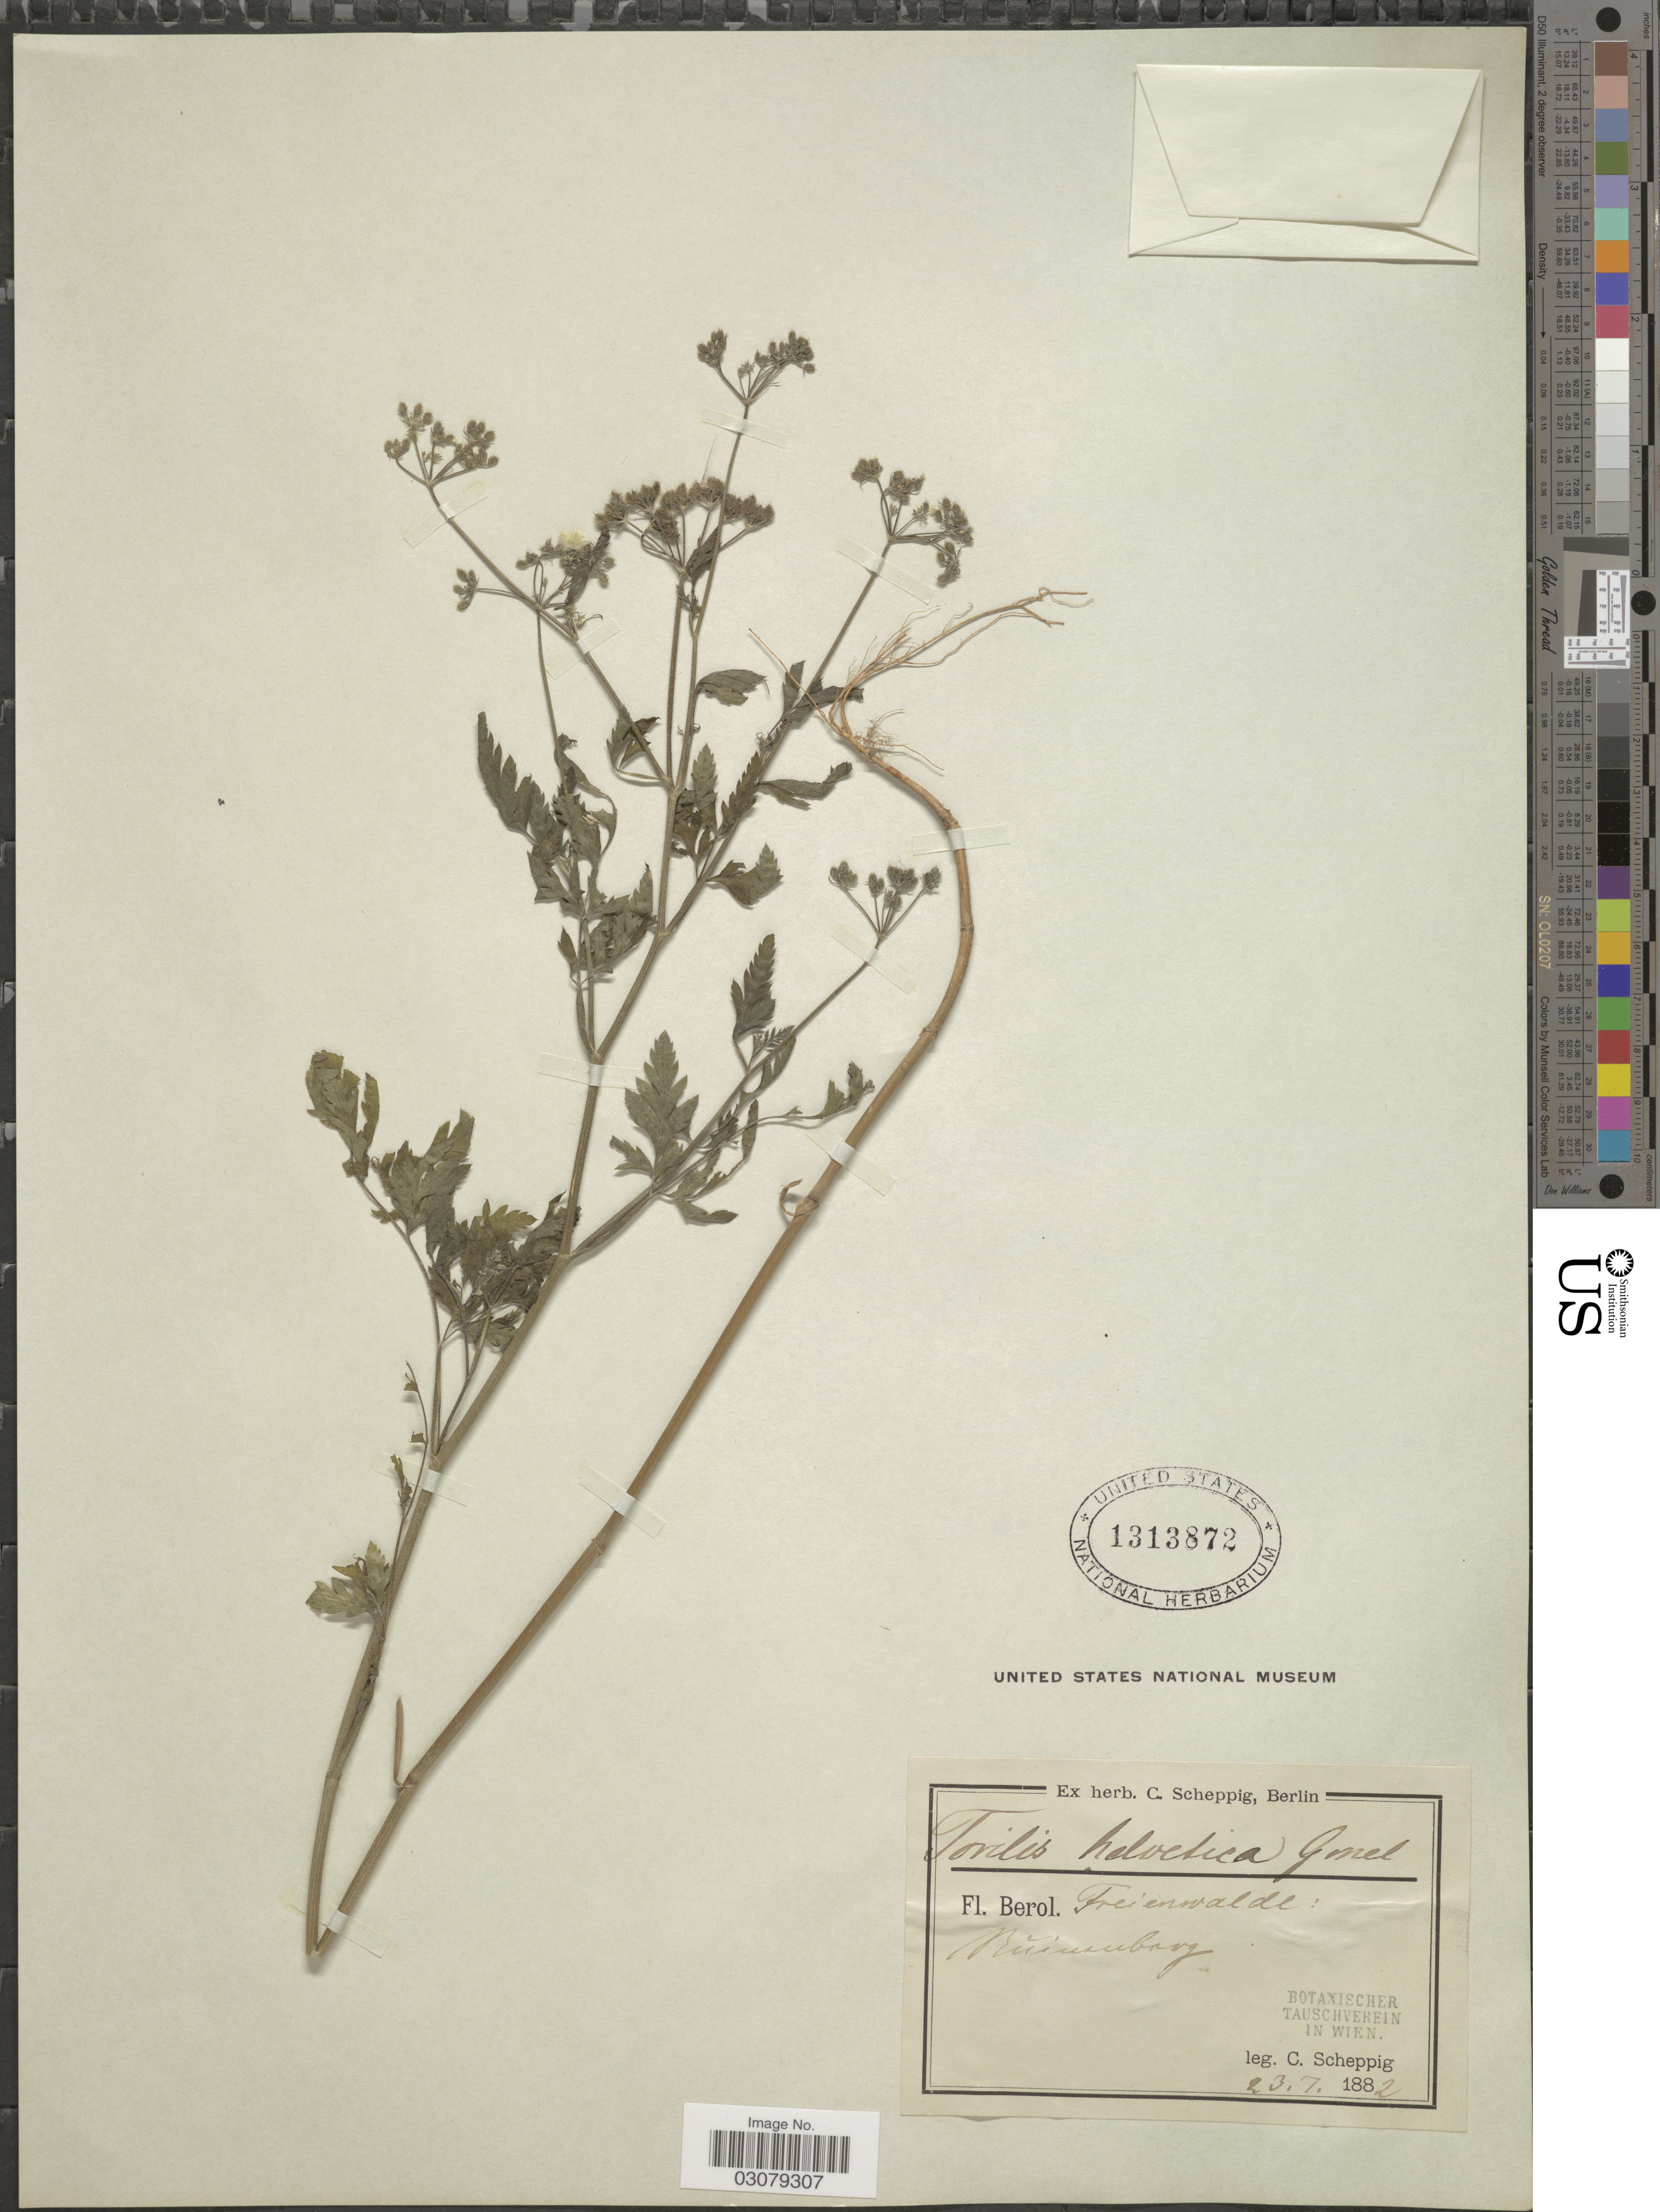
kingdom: Plantae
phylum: Tracheophyta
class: Magnoliopsida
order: Apiales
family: Apiaceae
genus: Torilis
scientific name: Torilis infesta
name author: (L.) Clairv.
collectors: C. Scheppig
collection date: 1882-07-23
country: Germany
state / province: Berlin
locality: Freienwalde; Ruinenberg.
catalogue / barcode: US 1313872